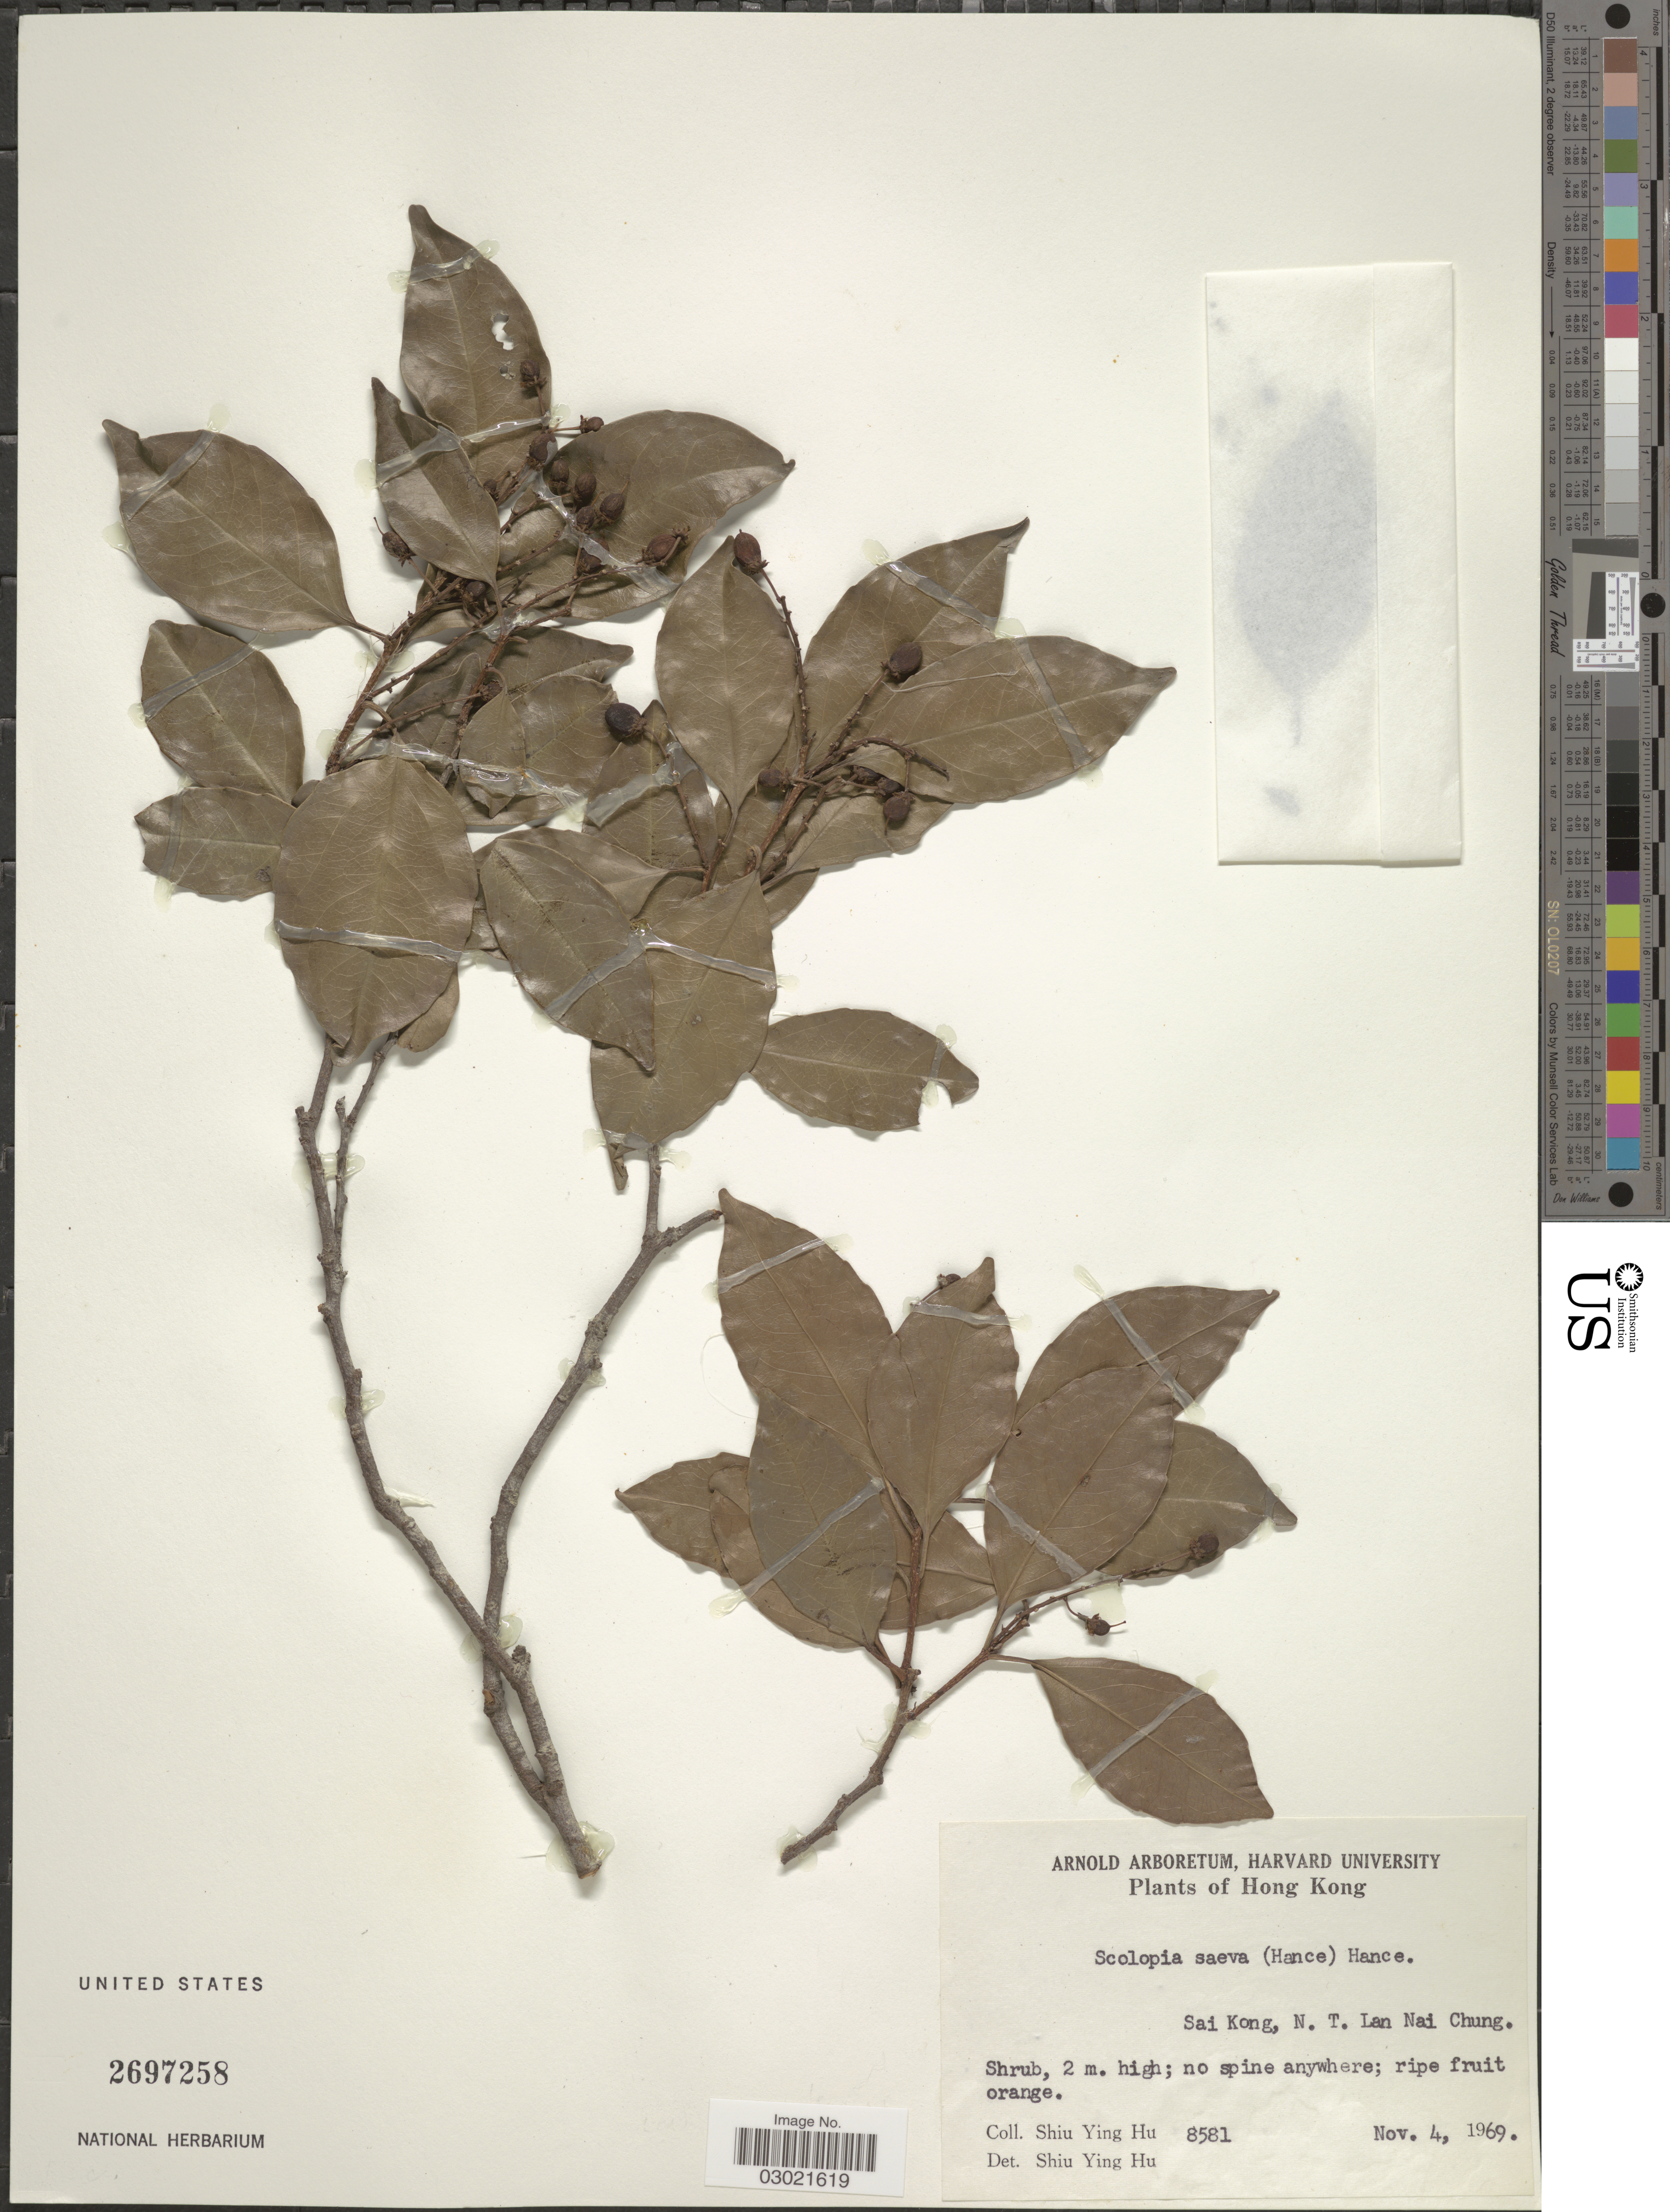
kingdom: Plantae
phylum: Tracheophyta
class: Magnoliopsida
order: Malpighiales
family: Salicaceae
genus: Scolopia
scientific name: Scolopia saeva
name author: (Hance) Hance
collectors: S. Y. Hu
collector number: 8581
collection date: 1969-11-04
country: China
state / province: Hong Kong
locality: Sai Kong, N.T. Lan Nai Chung.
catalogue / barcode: US 2697258